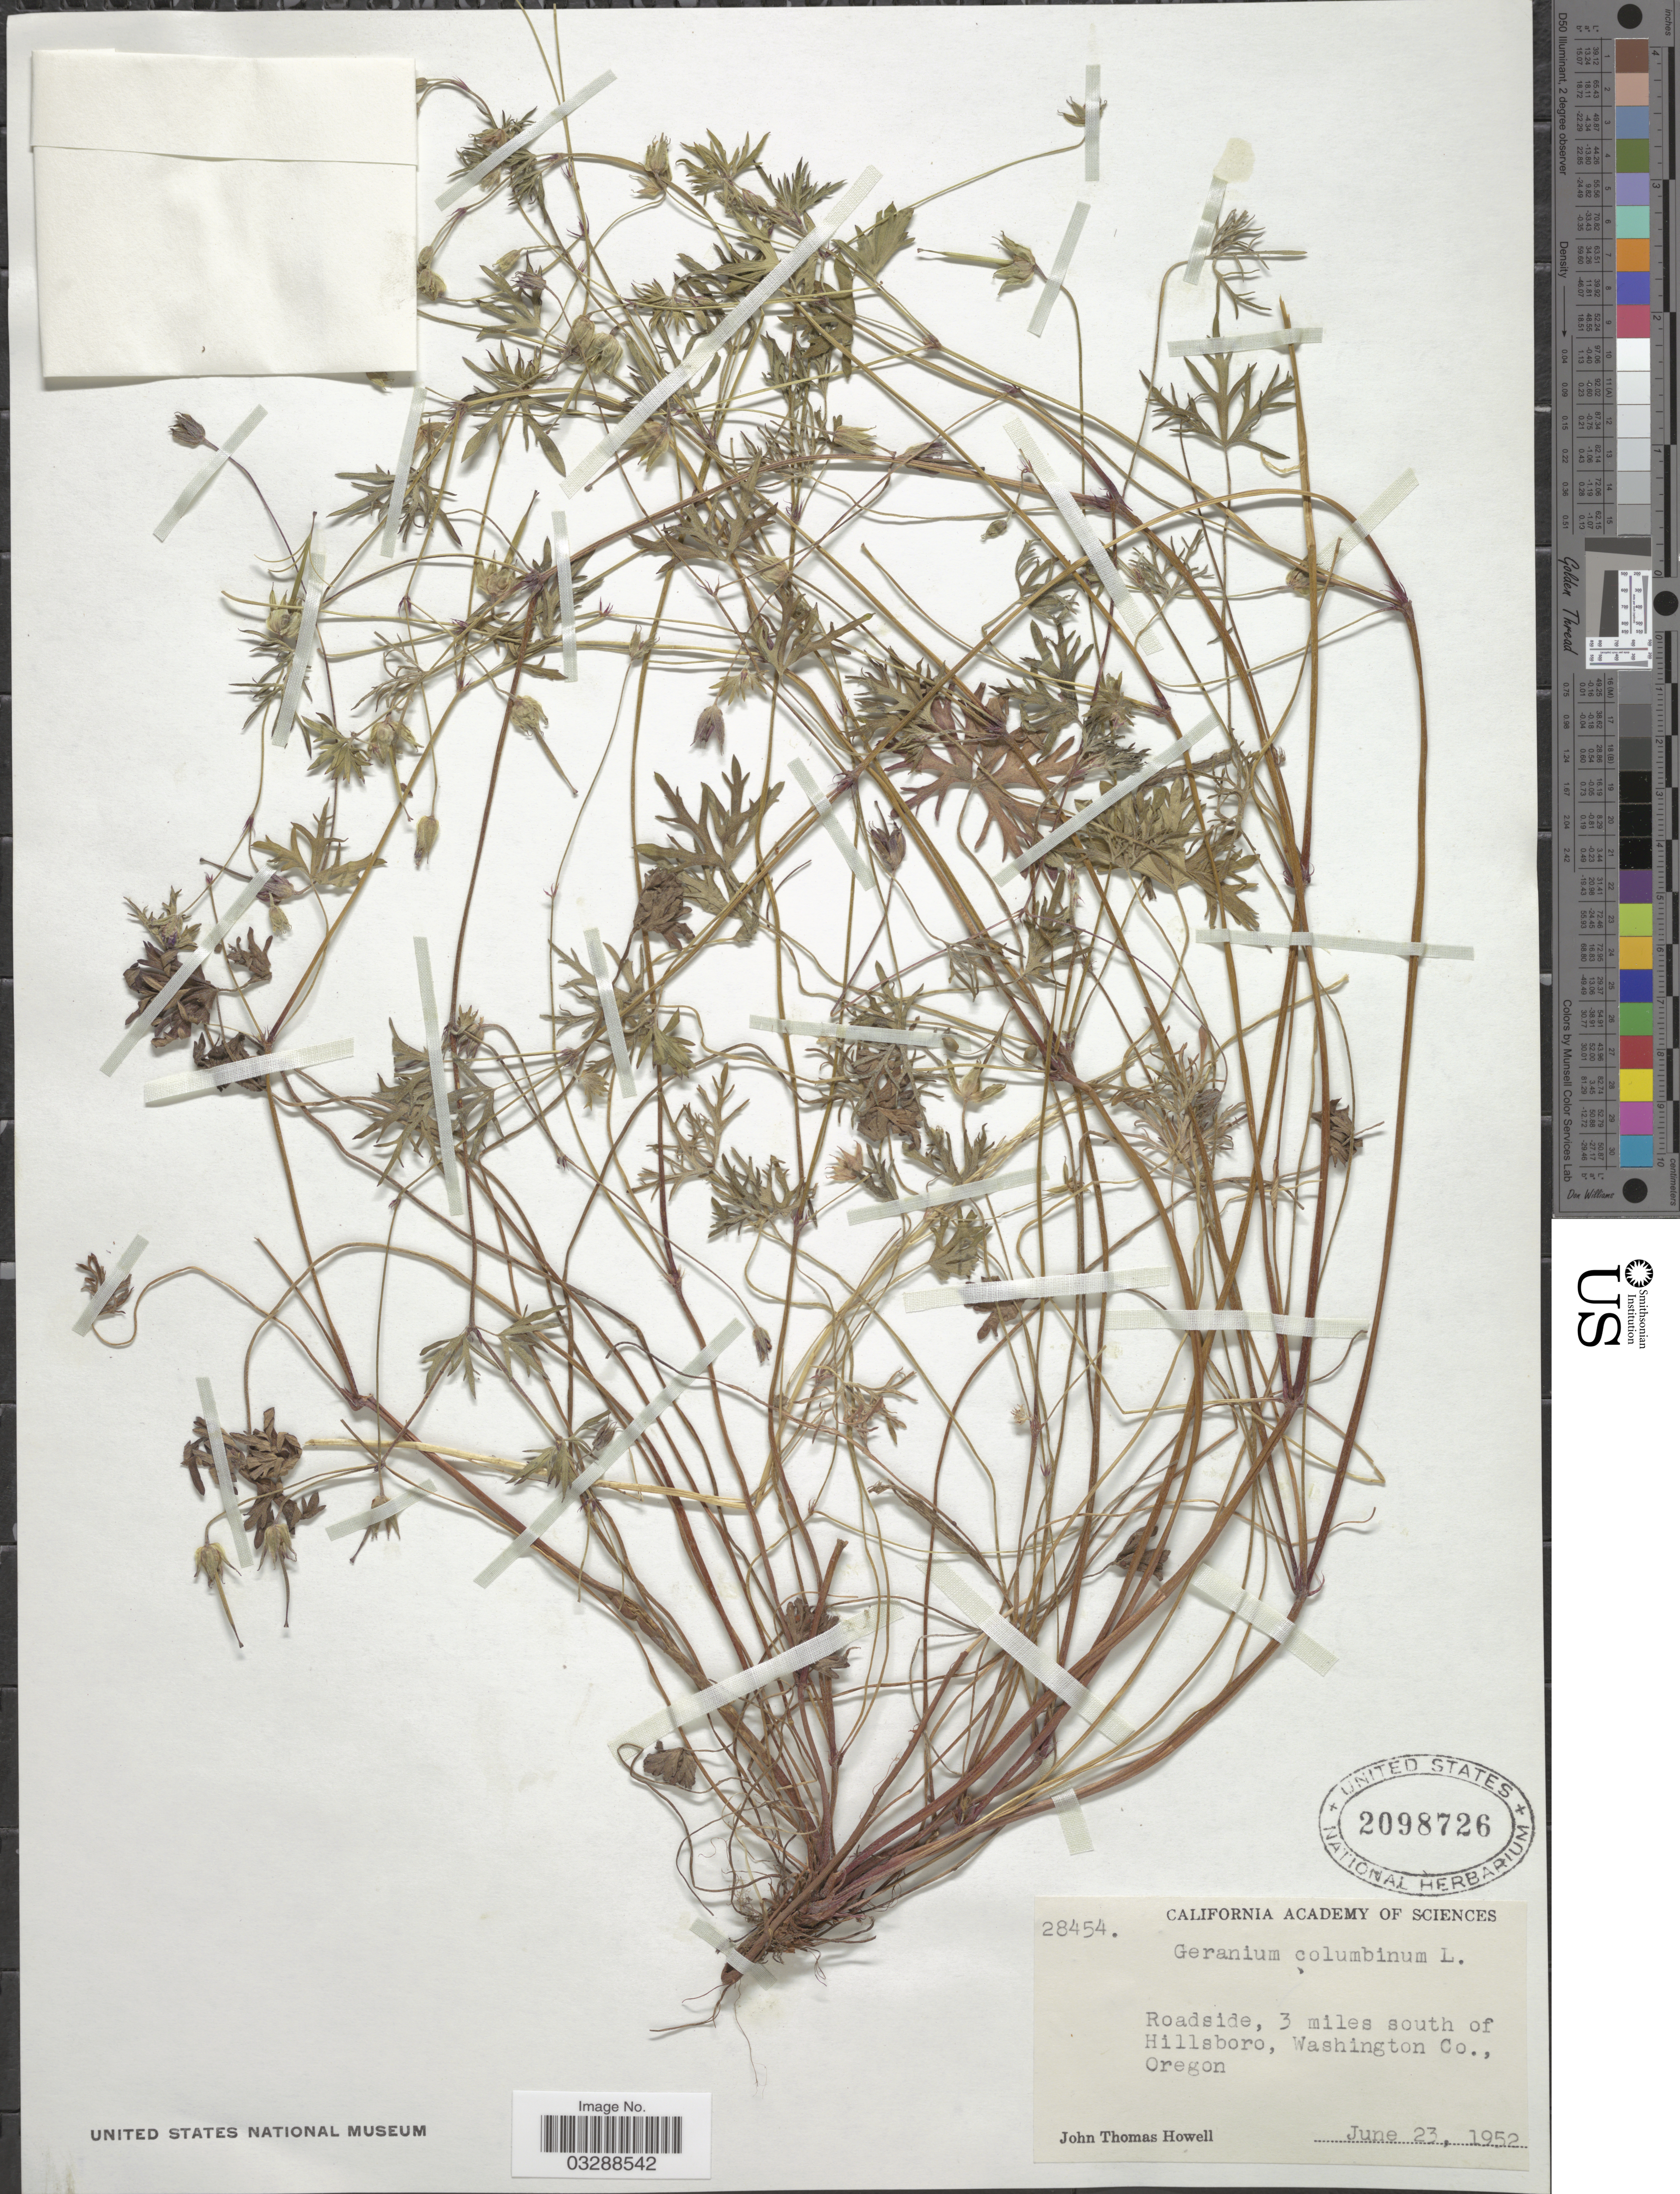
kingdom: Plantae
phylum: Tracheophyta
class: Magnoliopsida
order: Geraniales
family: Geraniaceae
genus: Geranium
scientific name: Geranium columbinum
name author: L.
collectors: J. T. Howell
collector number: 28454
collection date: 1952-06-23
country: United States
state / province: Oregon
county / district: Washington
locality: Roadside, 3 miles south of Hillsboro, Washington Co.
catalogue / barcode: US 2098726